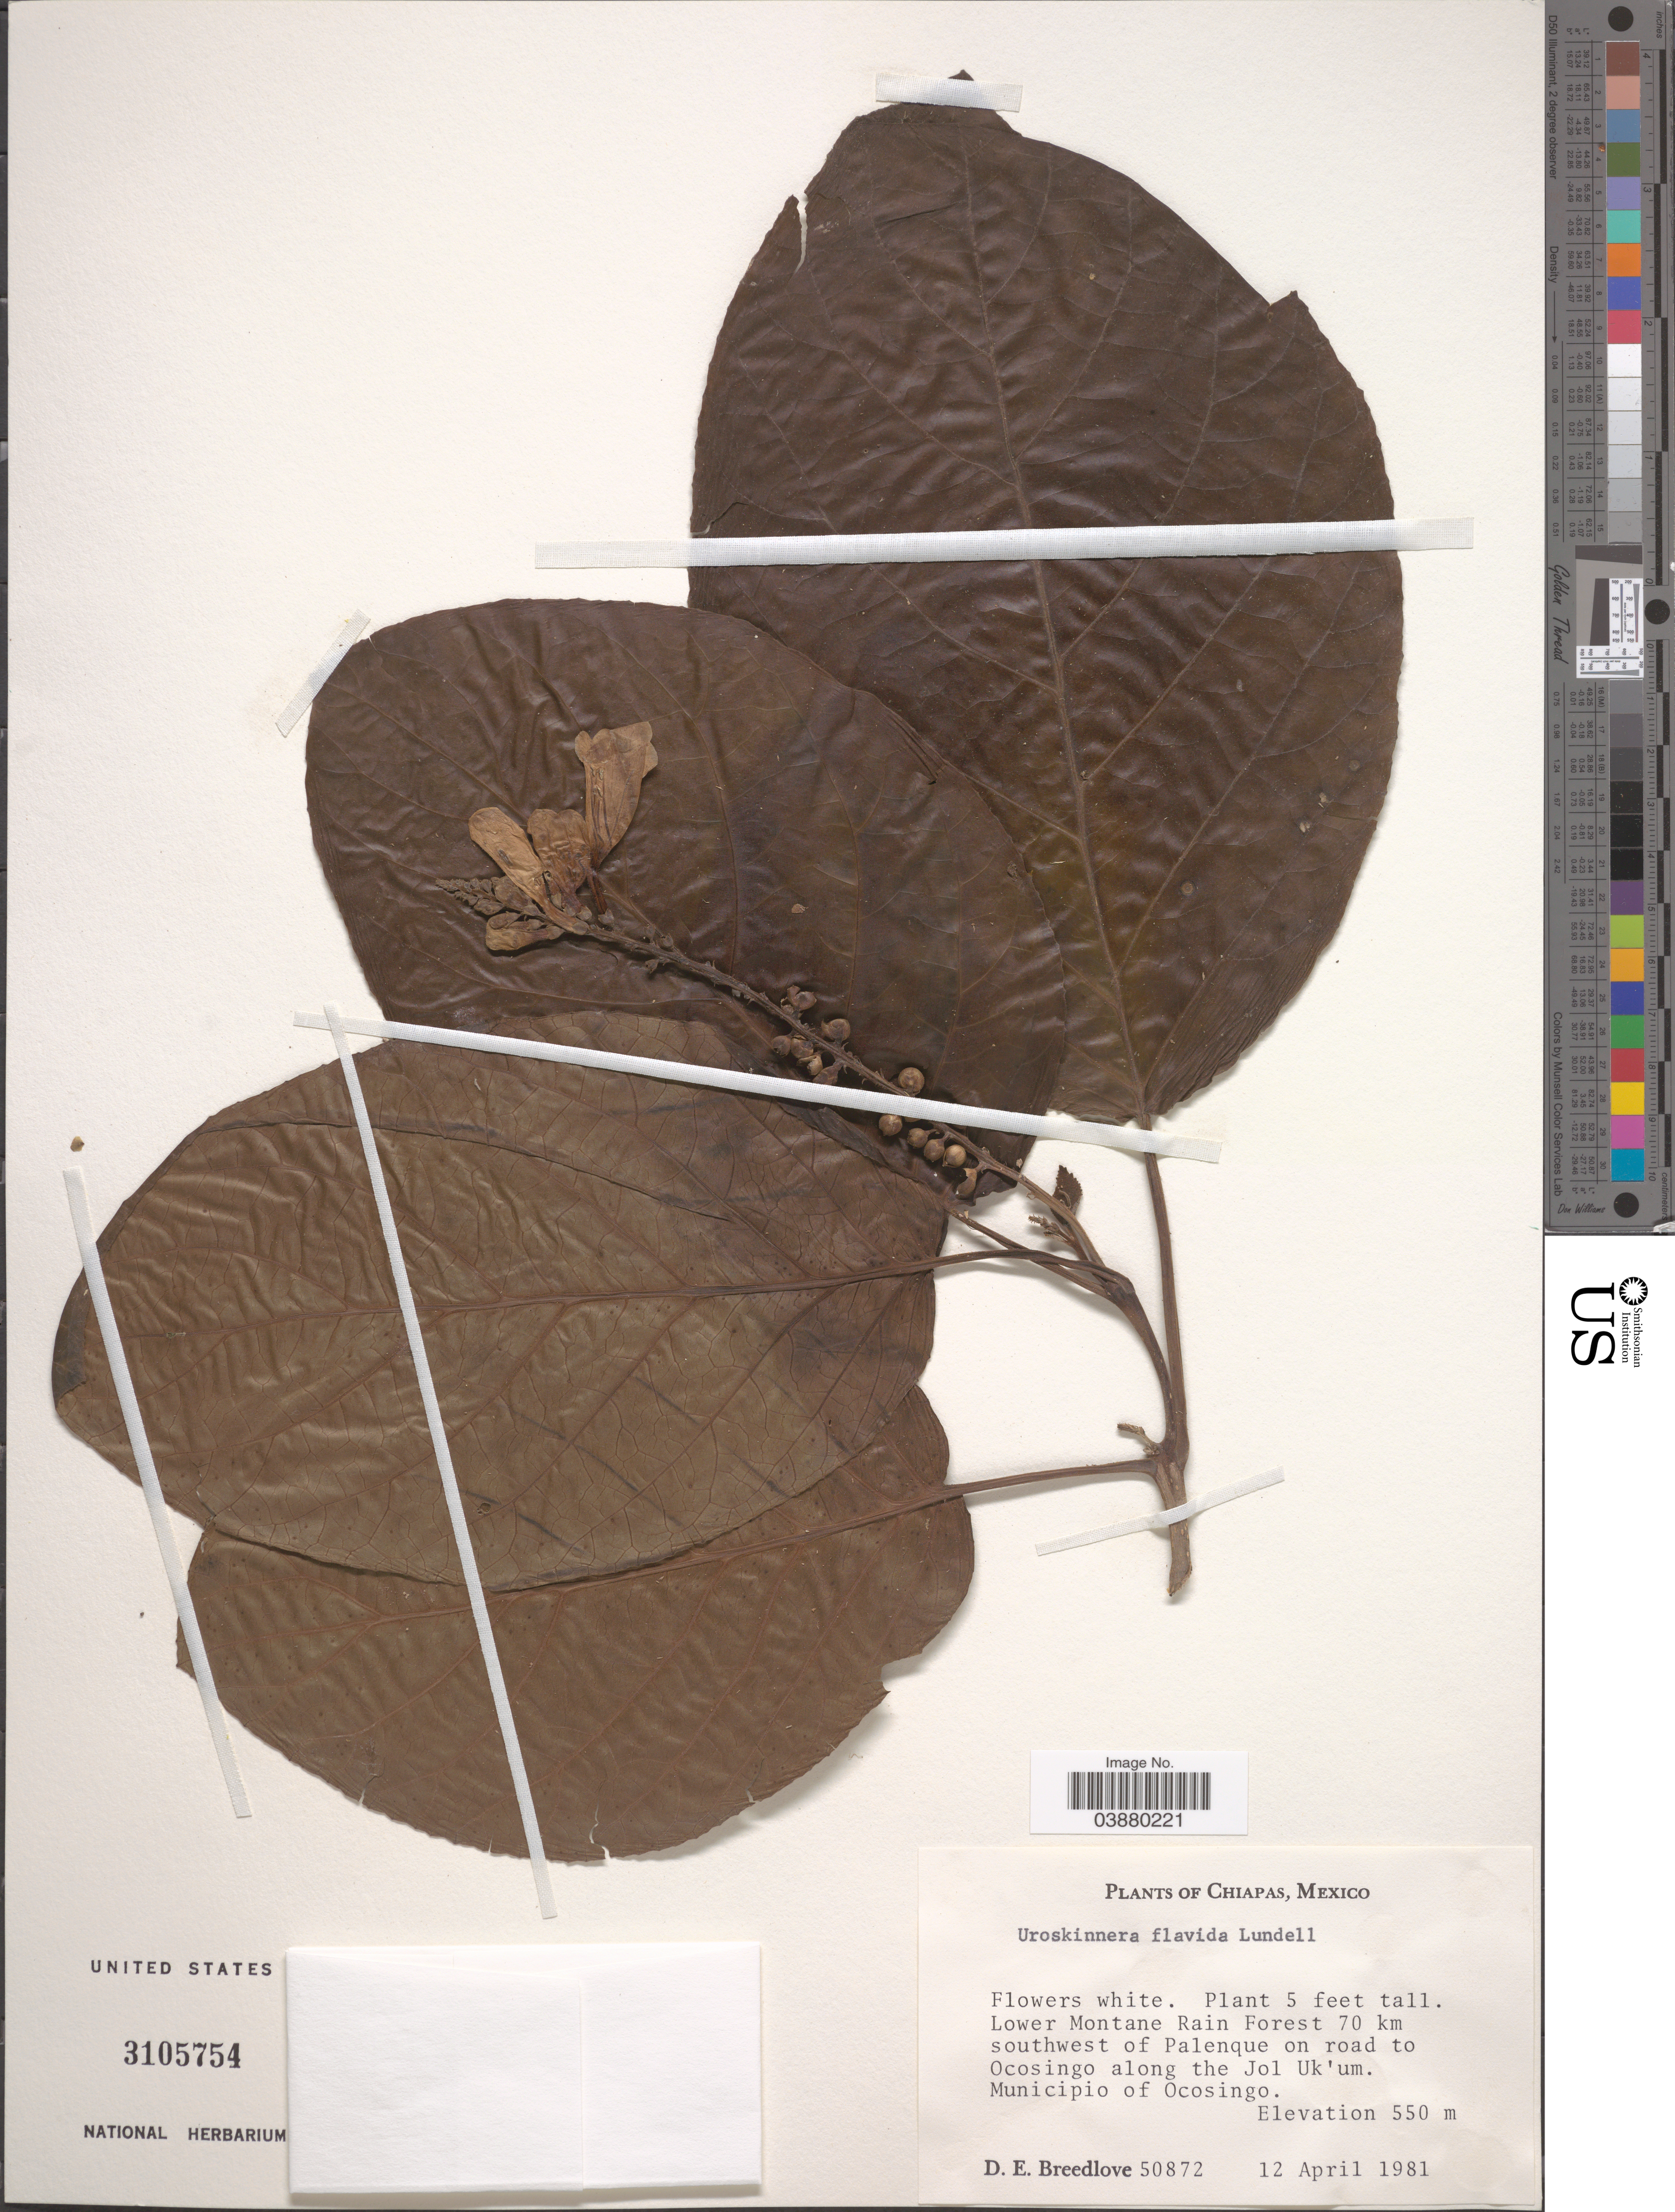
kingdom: Plantae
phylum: Tracheophyta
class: Magnoliopsida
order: Lamiales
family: Plantaginaceae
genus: Uroskinnera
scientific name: Uroskinnera flavida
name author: Lundell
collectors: D. E. Breedlove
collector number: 50872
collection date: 1981-04-12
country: Mexico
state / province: Chiapas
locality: Lower Montane Rain Forest 70 km southwest of Palenque on road to Ocosingo along the Jol Uk'um. Municipio of Ocosingo.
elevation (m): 550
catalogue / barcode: US 3105754